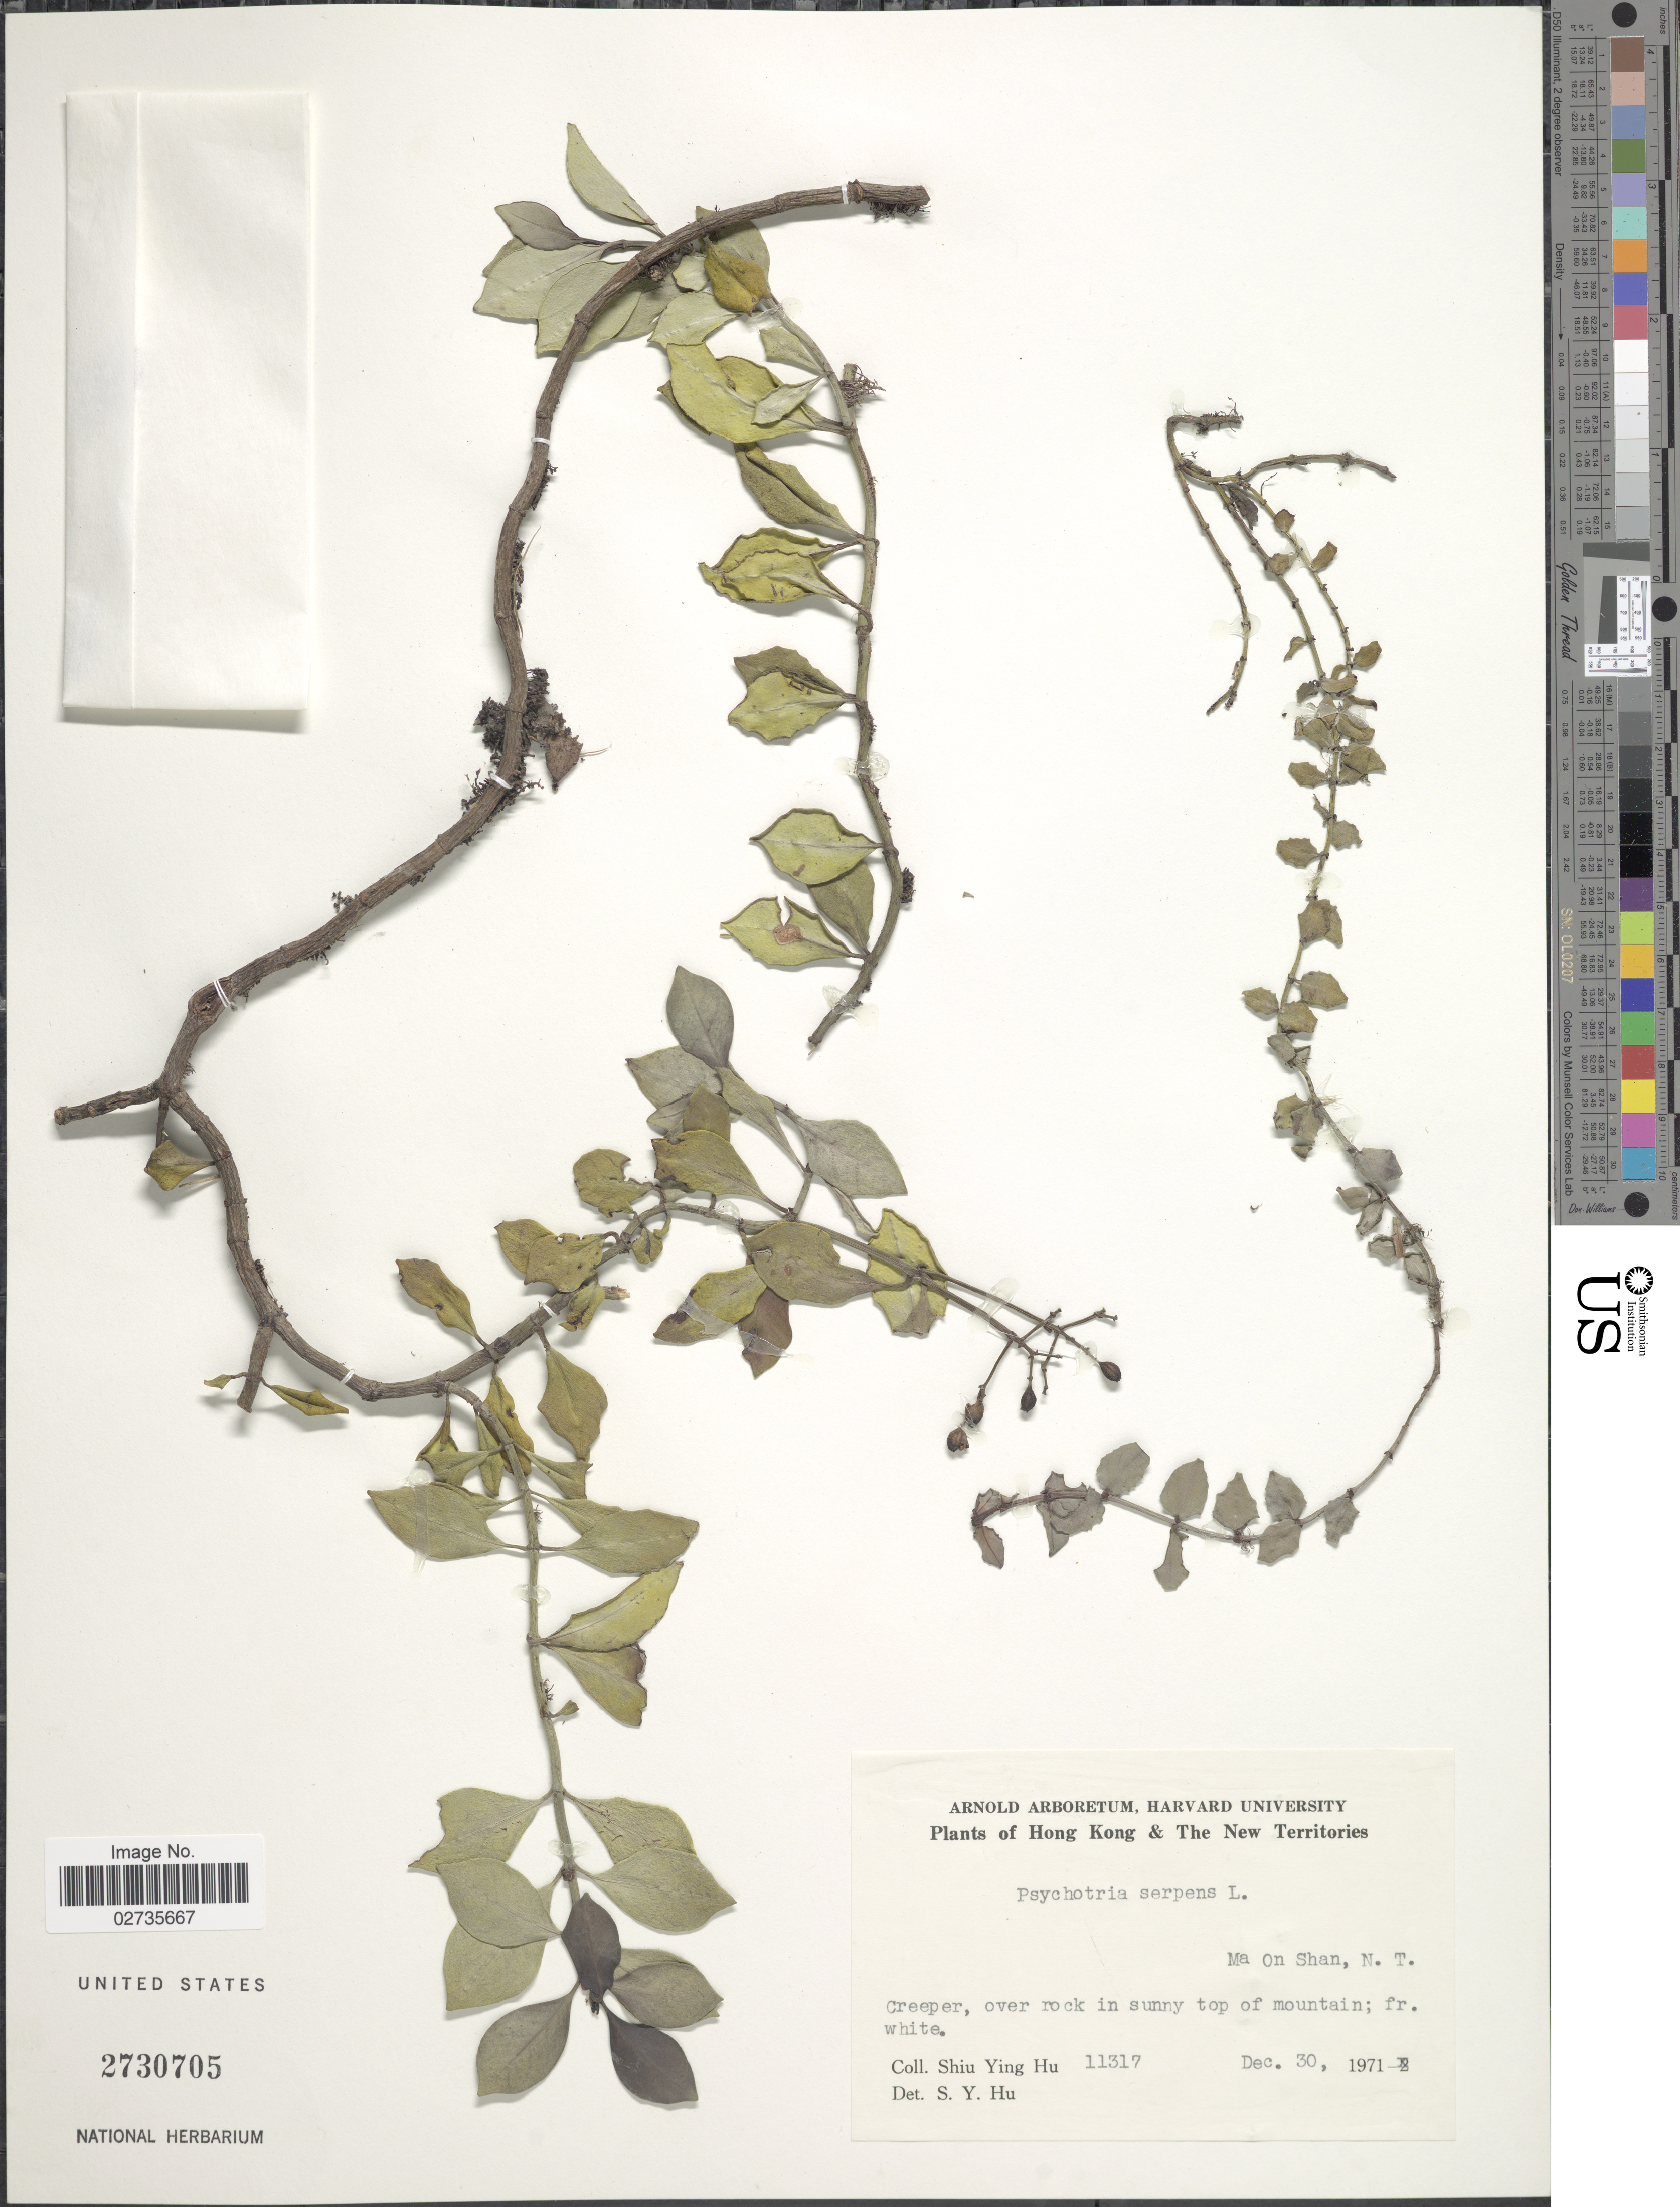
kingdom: Plantae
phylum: Tracheophyta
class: Magnoliopsida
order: Gentianales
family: Rubiaceae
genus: Psychotria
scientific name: Psychotria serpens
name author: L.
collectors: S. Y. Hu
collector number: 11317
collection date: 1971-12-30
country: China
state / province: Hong Kong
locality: The New Territories, Ma On Shan, N.T.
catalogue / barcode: US 2730705